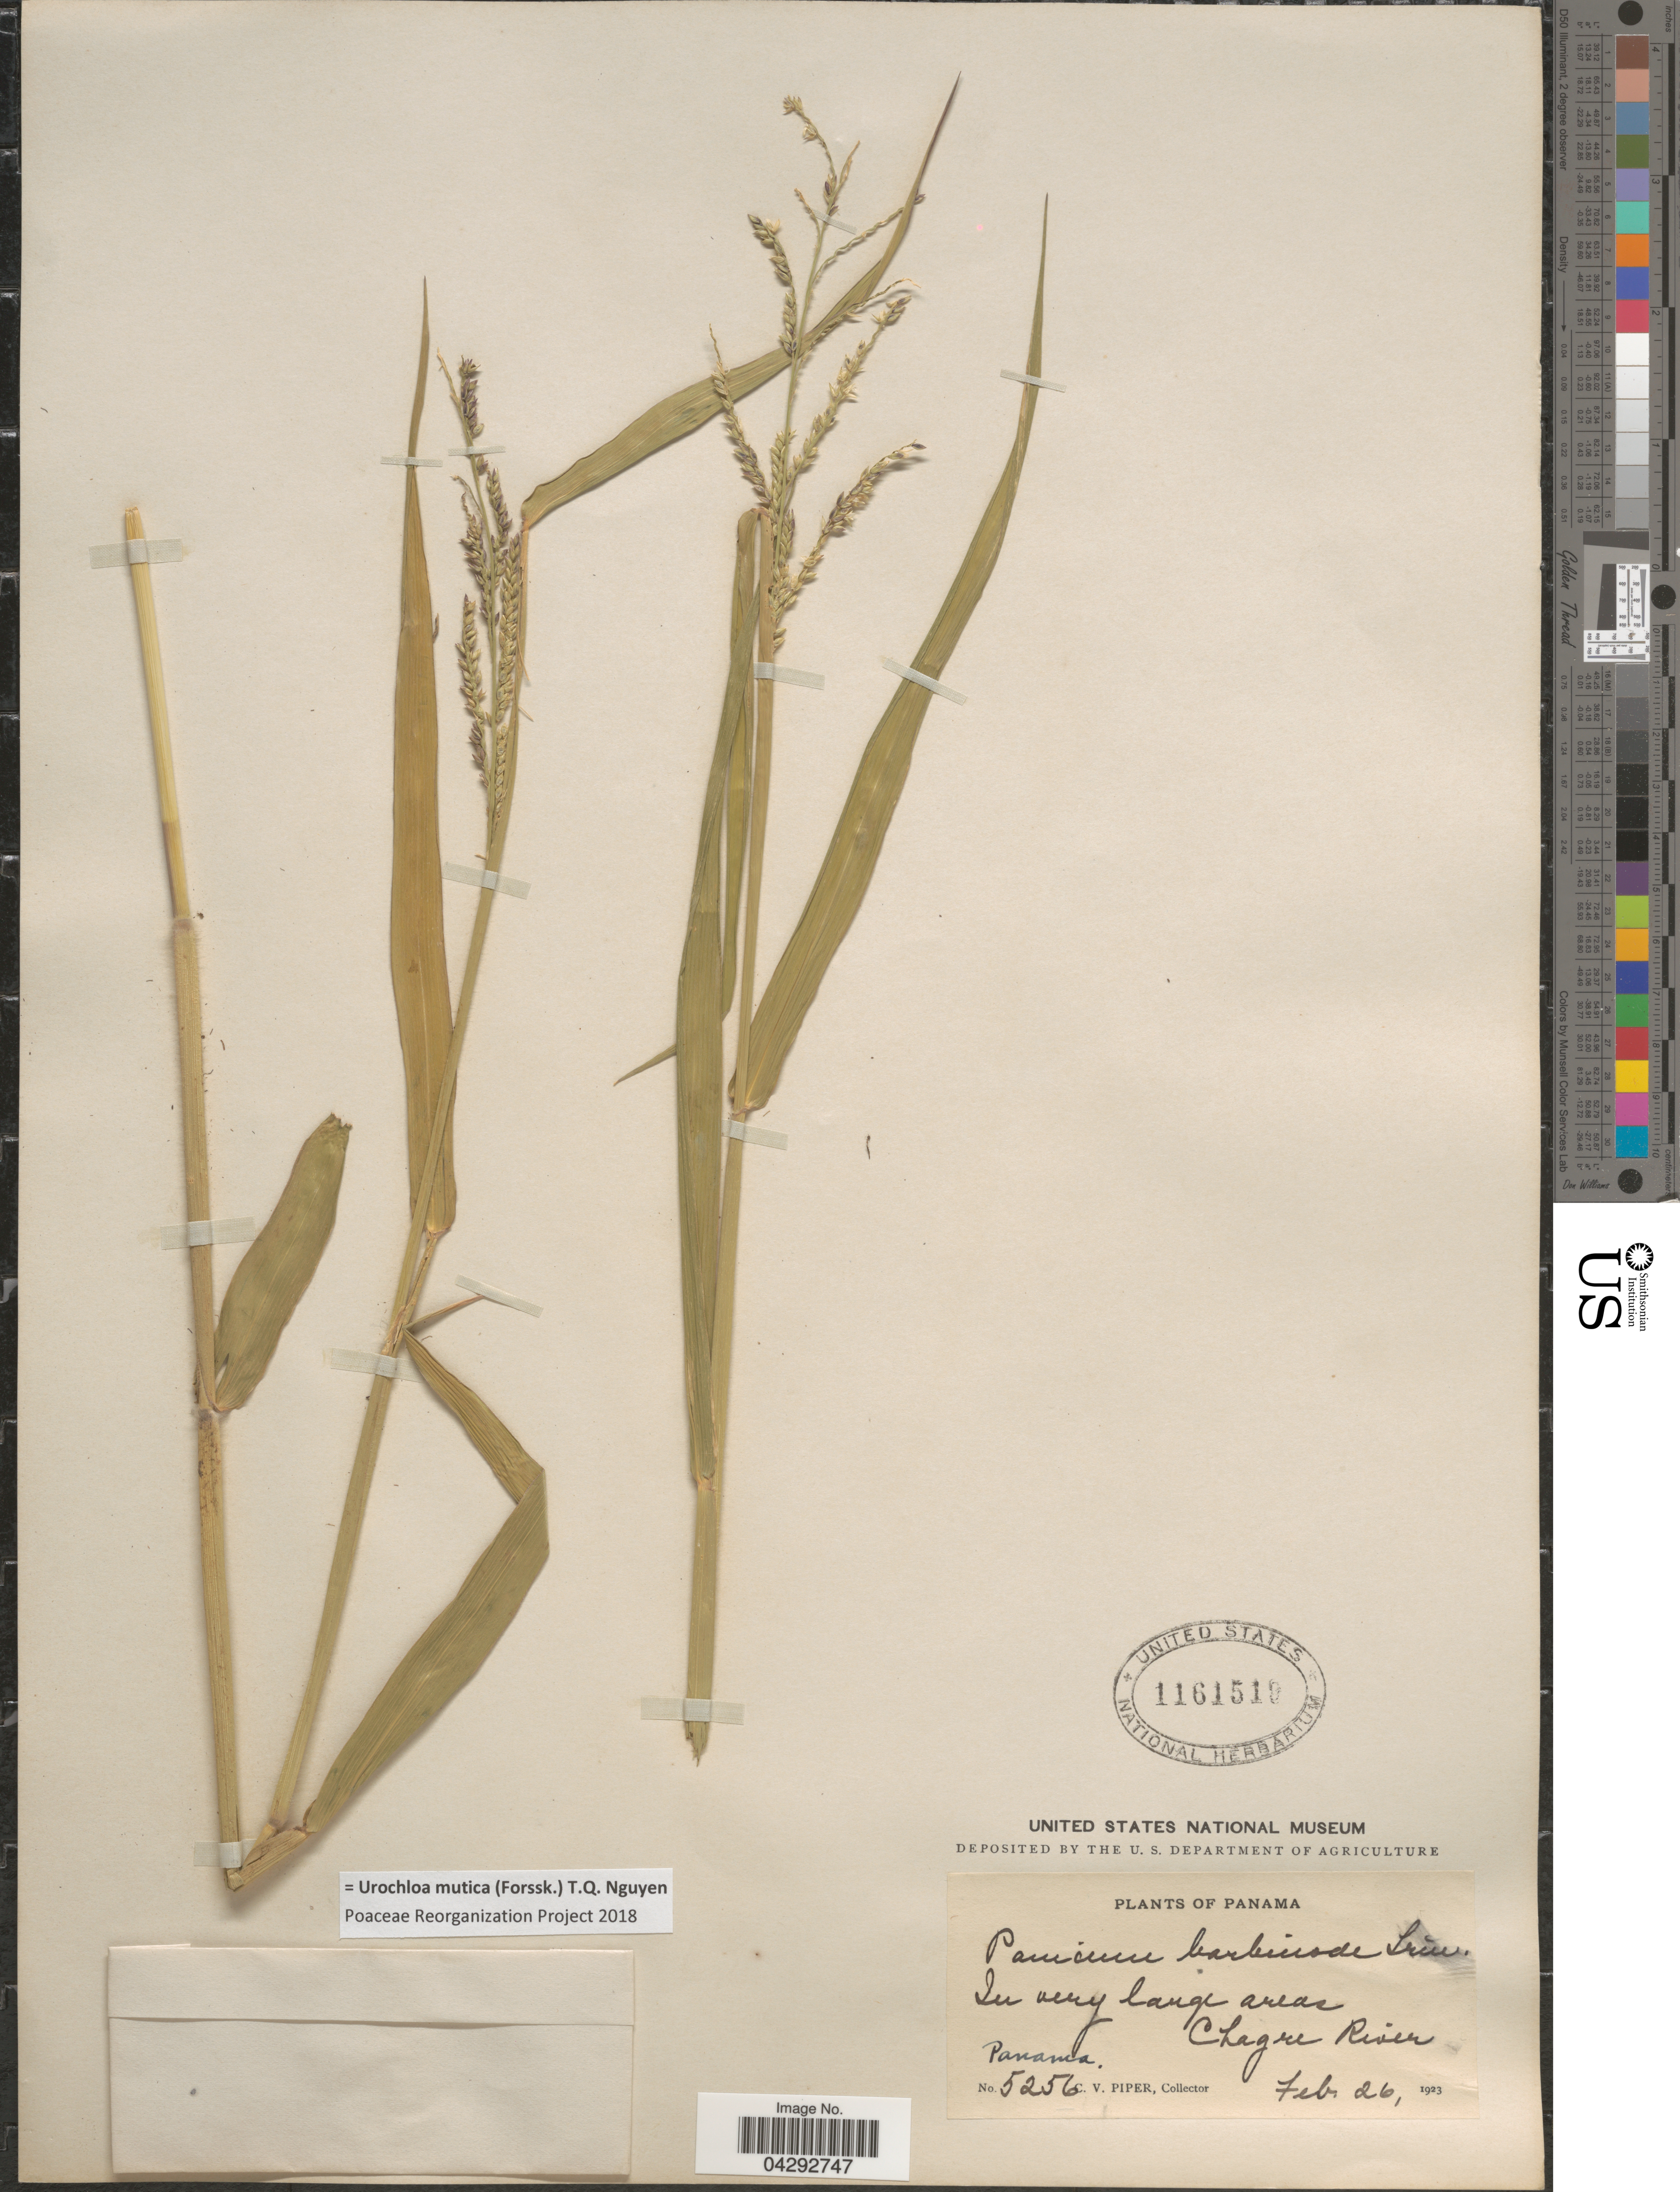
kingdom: Plantae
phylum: Tracheophyta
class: Liliopsida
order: Poales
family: Poaceae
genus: Urochloa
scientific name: Urochloa mutica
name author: (Forssk.) T.Q. Nguyen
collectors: C. V. Piper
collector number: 5256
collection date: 1923-02-26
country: Panama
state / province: Panamá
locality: In very large areas Chagre River.